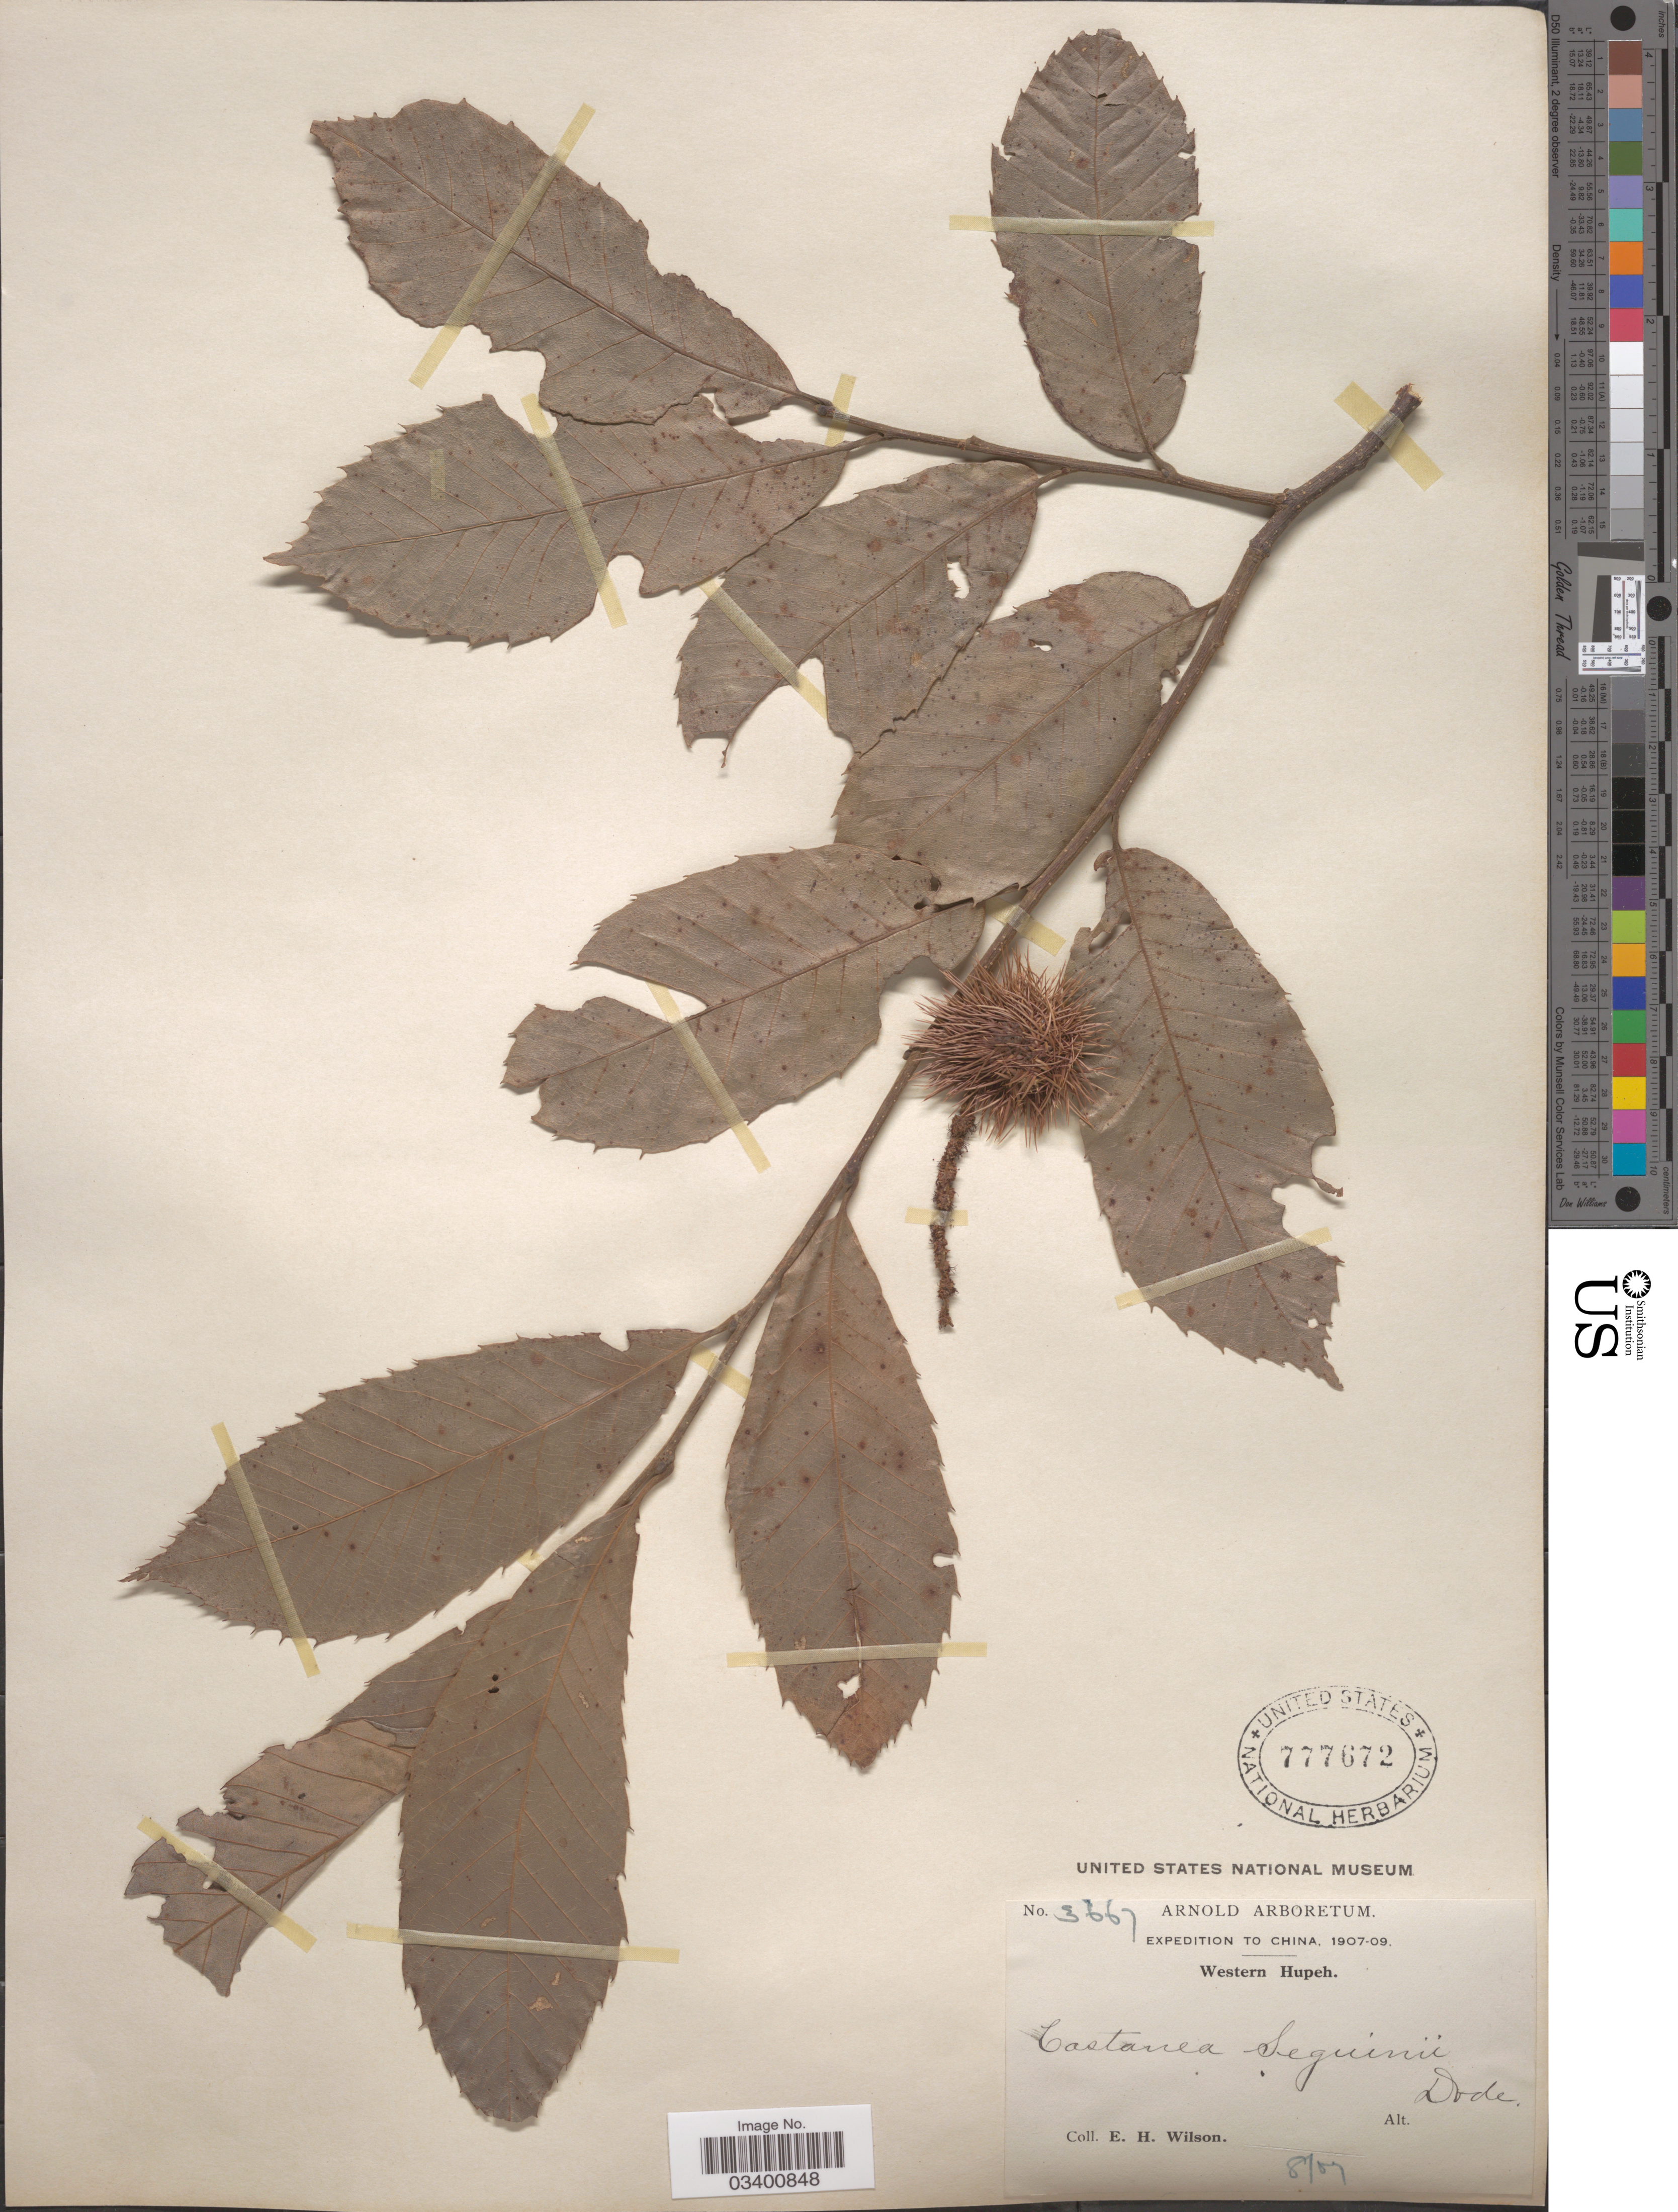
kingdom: Plantae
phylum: Tracheophyta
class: Magnoliopsida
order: Fagales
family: Fagaceae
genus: Castanea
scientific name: Castanea seguinii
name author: Dode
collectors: E. Wilson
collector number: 3667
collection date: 1907-08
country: China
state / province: Hubei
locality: Western Hupeh.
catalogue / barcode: US 777672